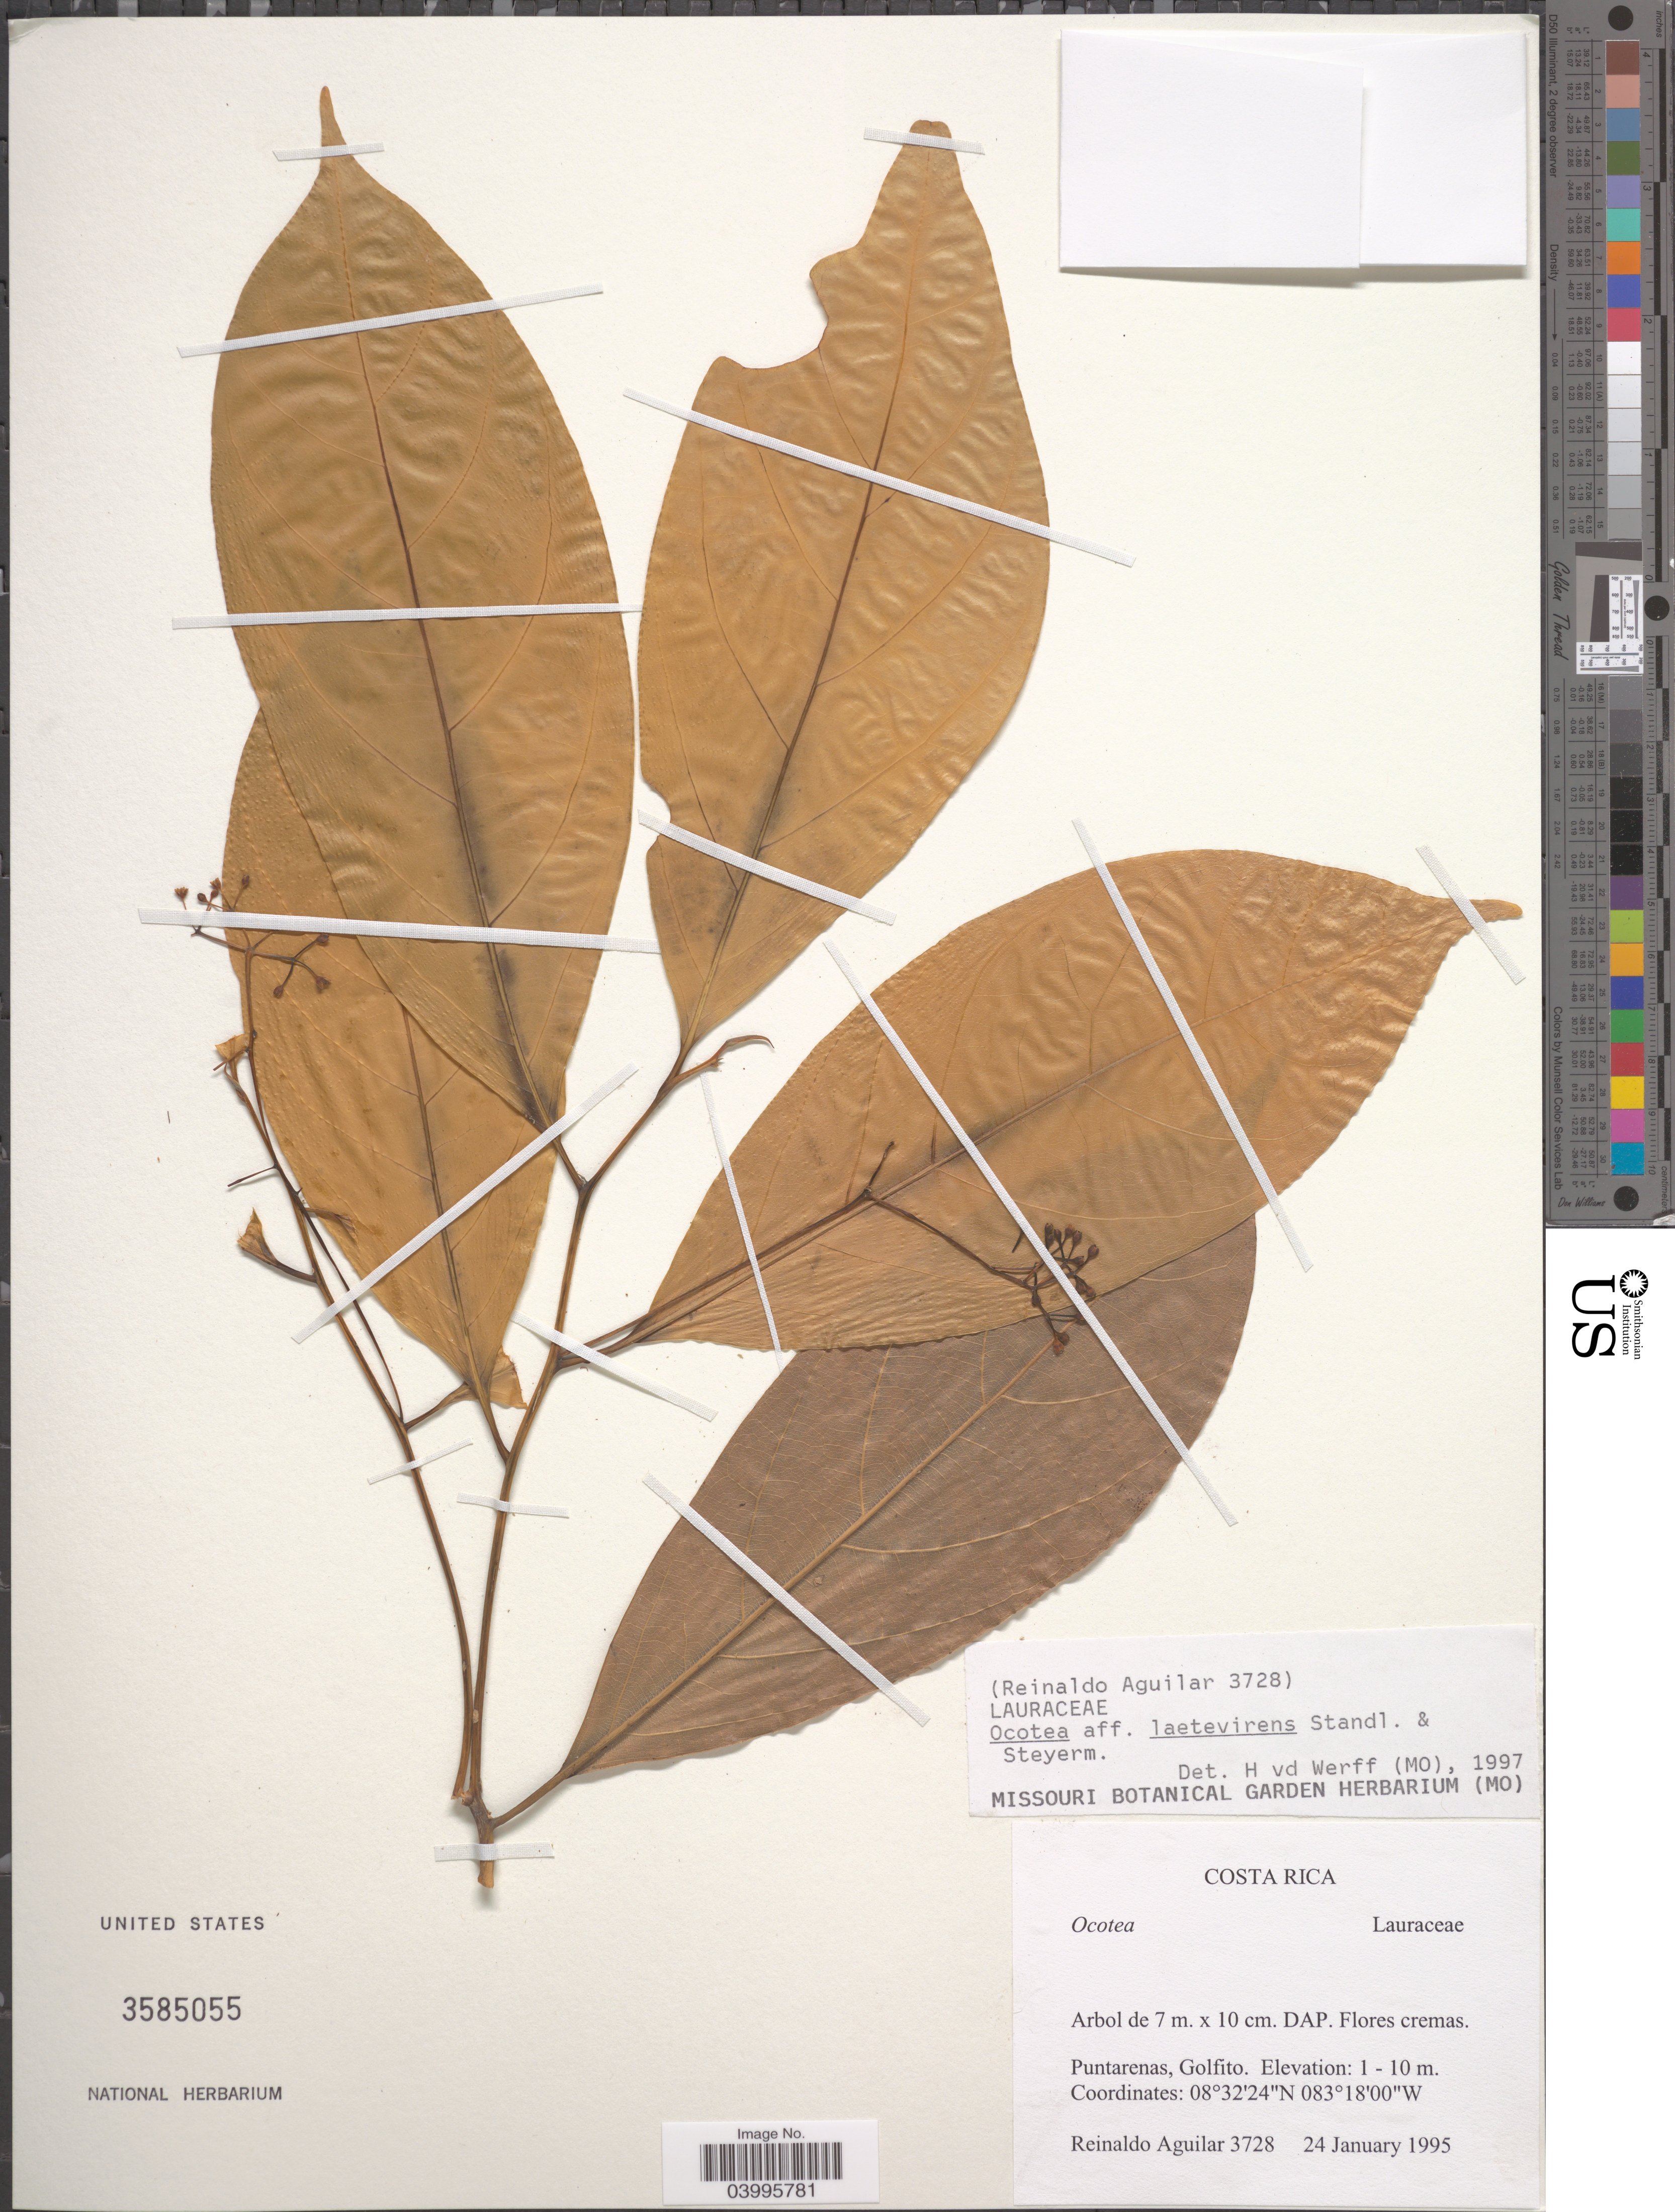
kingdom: Plantae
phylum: Tracheophyta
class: Magnoliopsida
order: Laurales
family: Lauraceae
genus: Ocotea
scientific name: Ocotea laetevirens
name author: Standl. & Steyerm.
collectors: R. Aguilar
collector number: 3728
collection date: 1995-01-24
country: Costa Rica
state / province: Puntarenas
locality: Golfito.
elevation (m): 1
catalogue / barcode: US 3585055